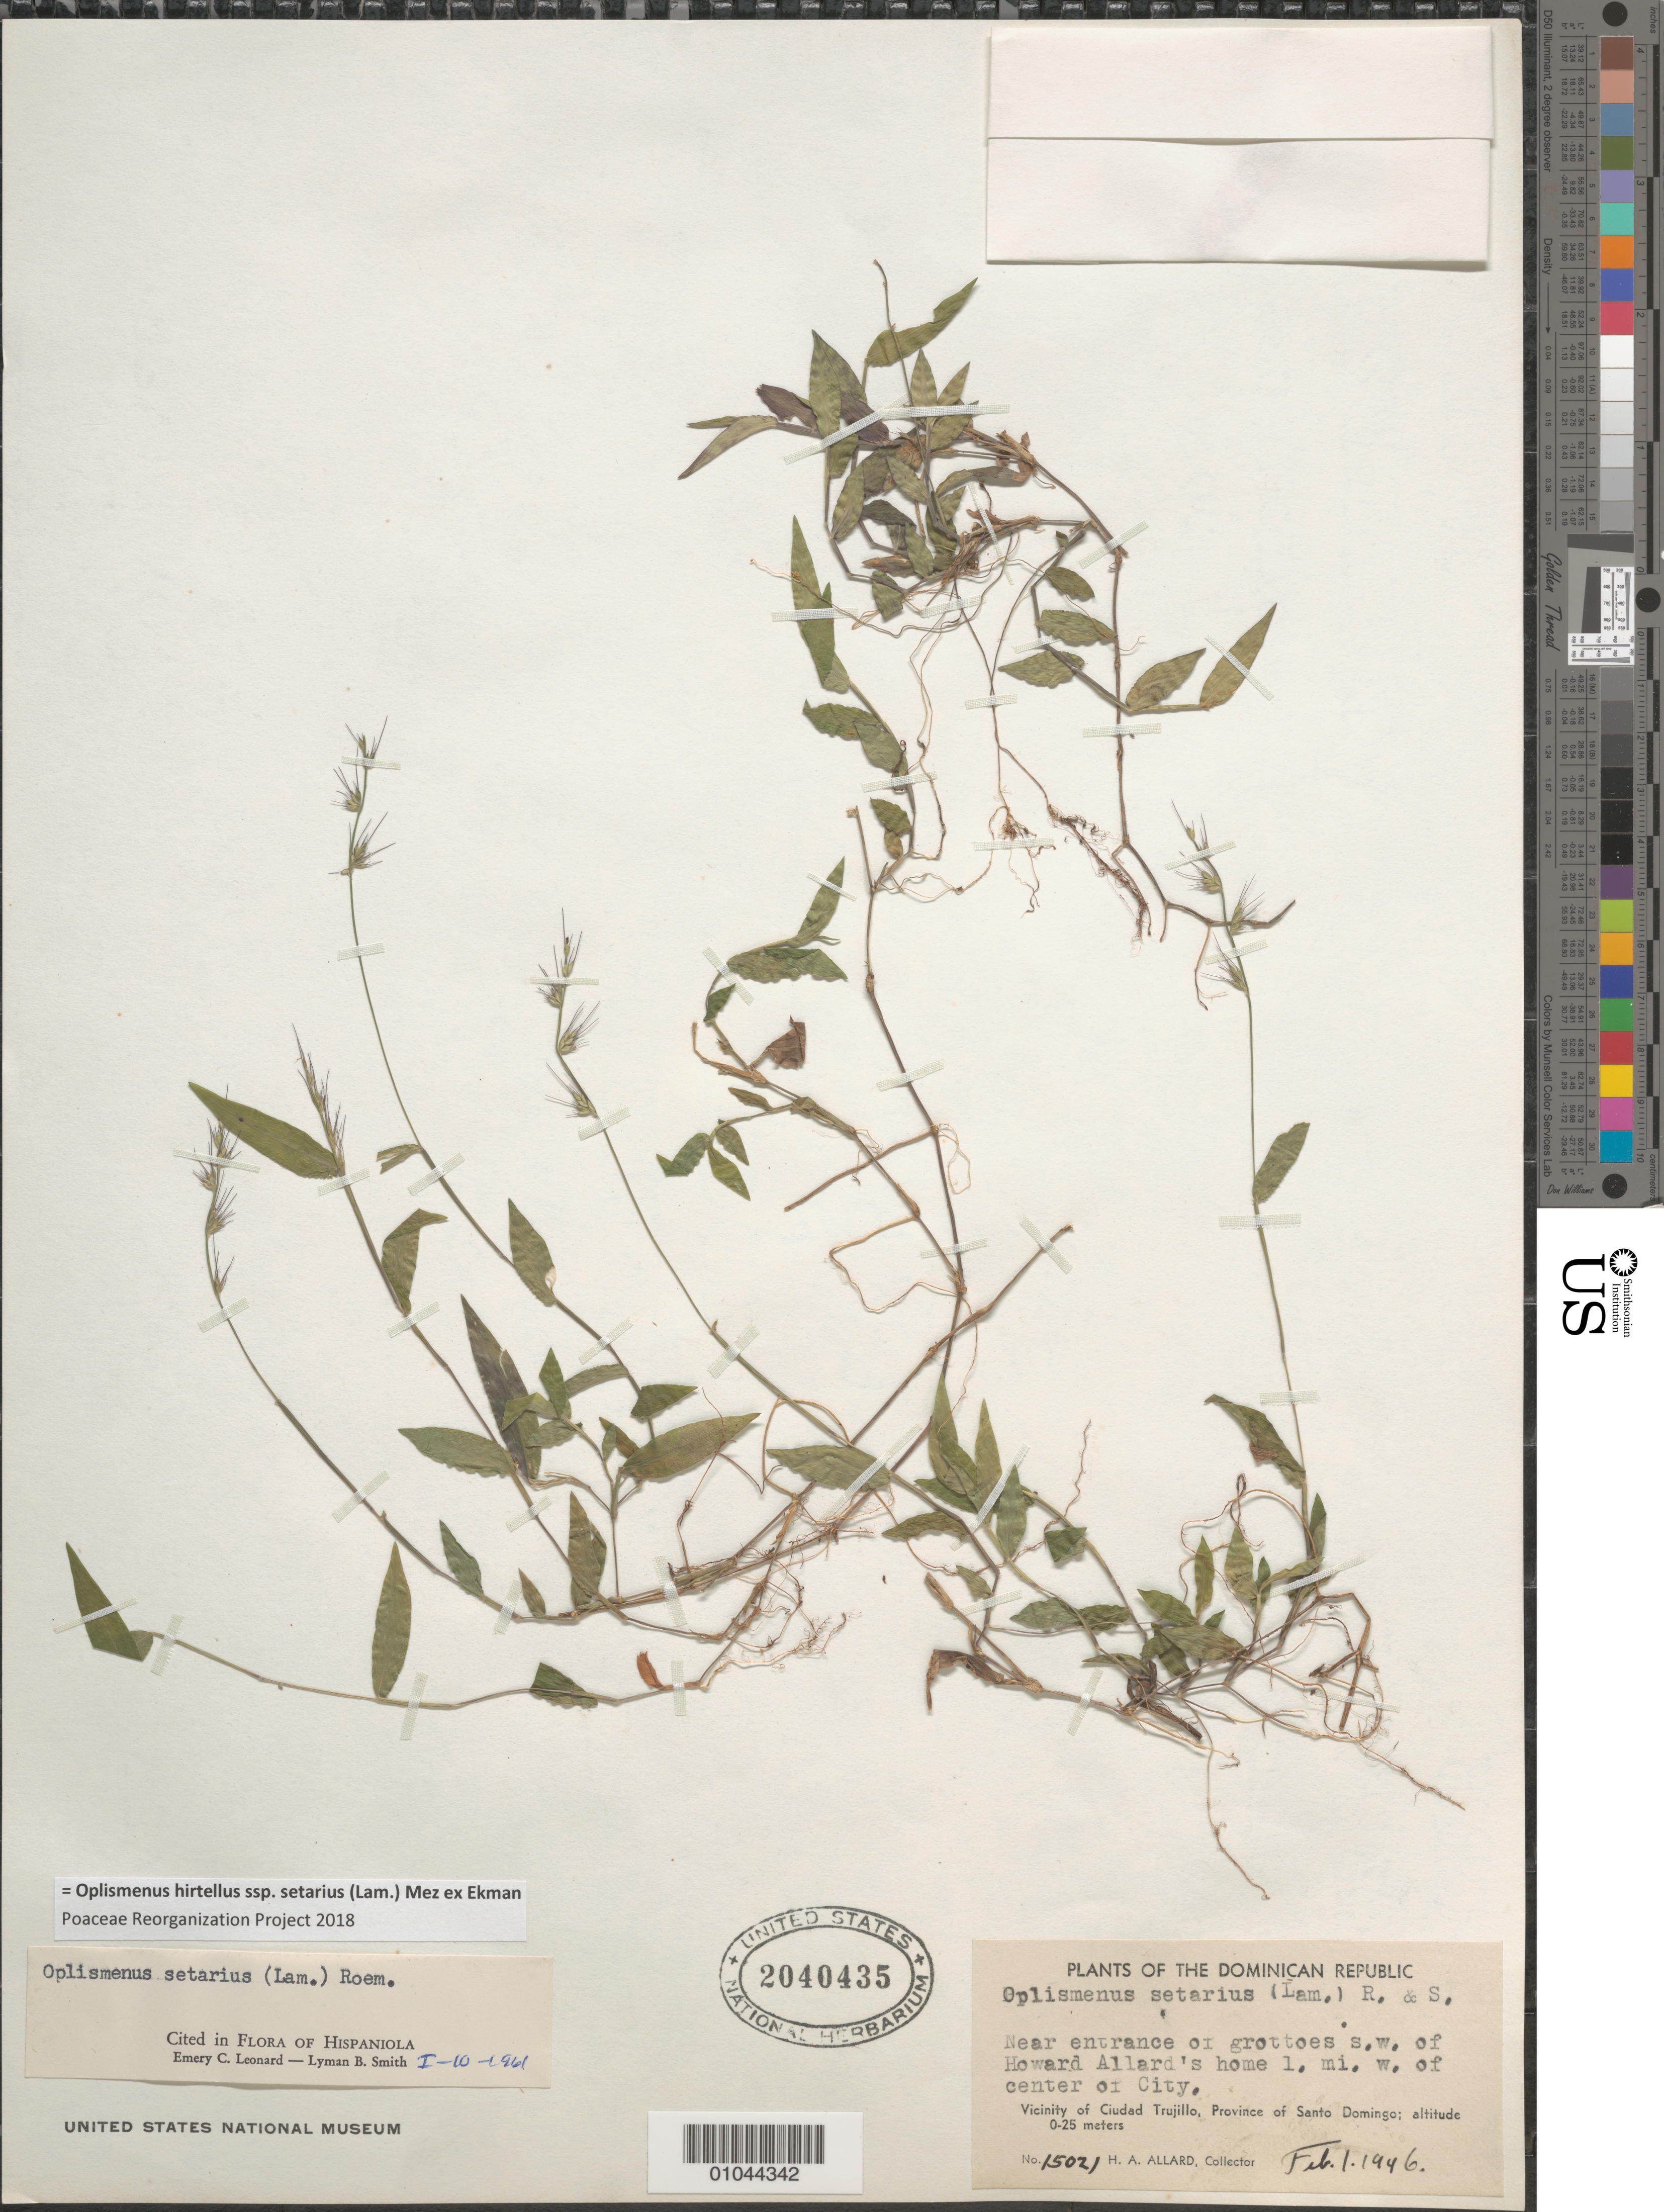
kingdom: Plantae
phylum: Tracheophyta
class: Liliopsida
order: Poales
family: Poaceae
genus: Oplismenus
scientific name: Oplismenus hirtellus subsp. setarius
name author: (Lam.) Mez ex Ekman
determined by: Poaceae Reorganization Project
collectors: H. A. Allard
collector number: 15021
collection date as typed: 01 Feb 1946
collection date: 1946-02-01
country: Dominican Republic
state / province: La Vega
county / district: Santo Domingo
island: Hispaniola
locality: Vicinity of Ciudad Trujilo (Santo Domingo), 1 mile west of center of city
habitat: near entrance or grottoes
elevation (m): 0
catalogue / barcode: US 2040435